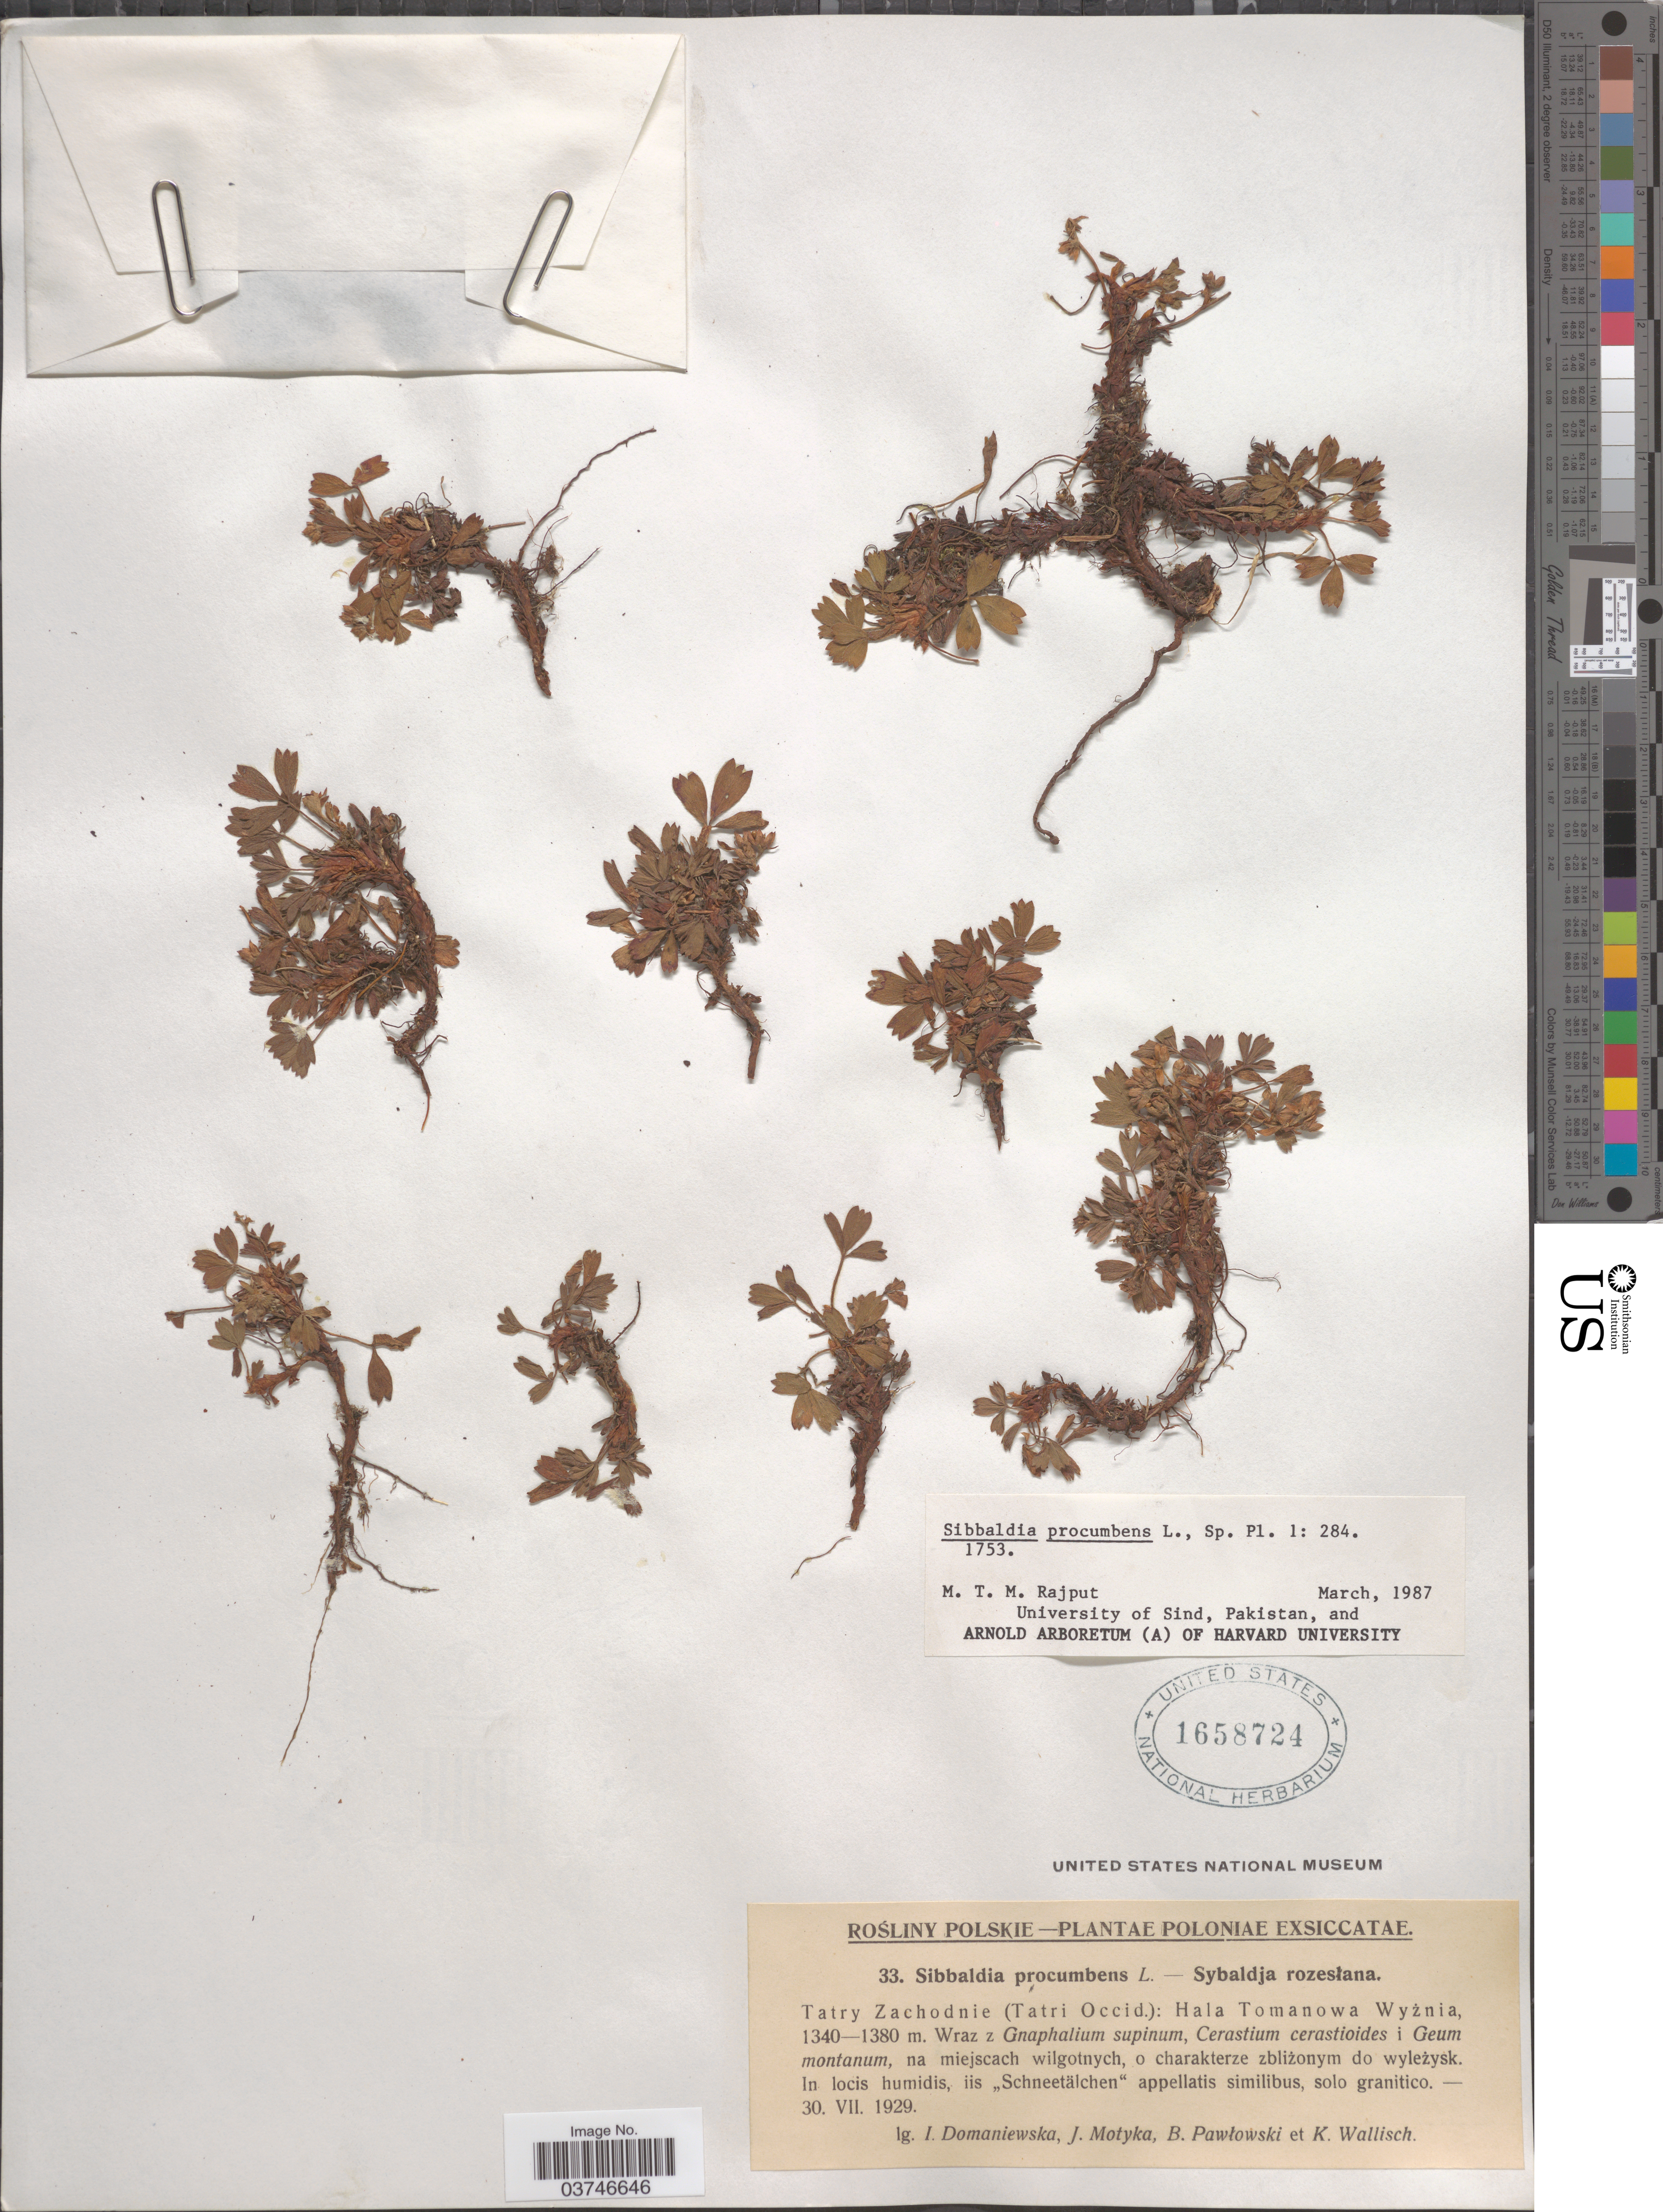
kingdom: Plantae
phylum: Tracheophyta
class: Magnoliopsida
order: Rosales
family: Rosaceae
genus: Sibbaldia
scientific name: Sibbaldia procumbens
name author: L.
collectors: I. Domaniewska, J. Motyka, B. Pawlowski & k. wallisch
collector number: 33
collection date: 1929-07-30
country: Poland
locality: Poloniæ. In locis humidis, iis "Schneetälchen" appellatis similibus, solo granitico.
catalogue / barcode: US 1658724